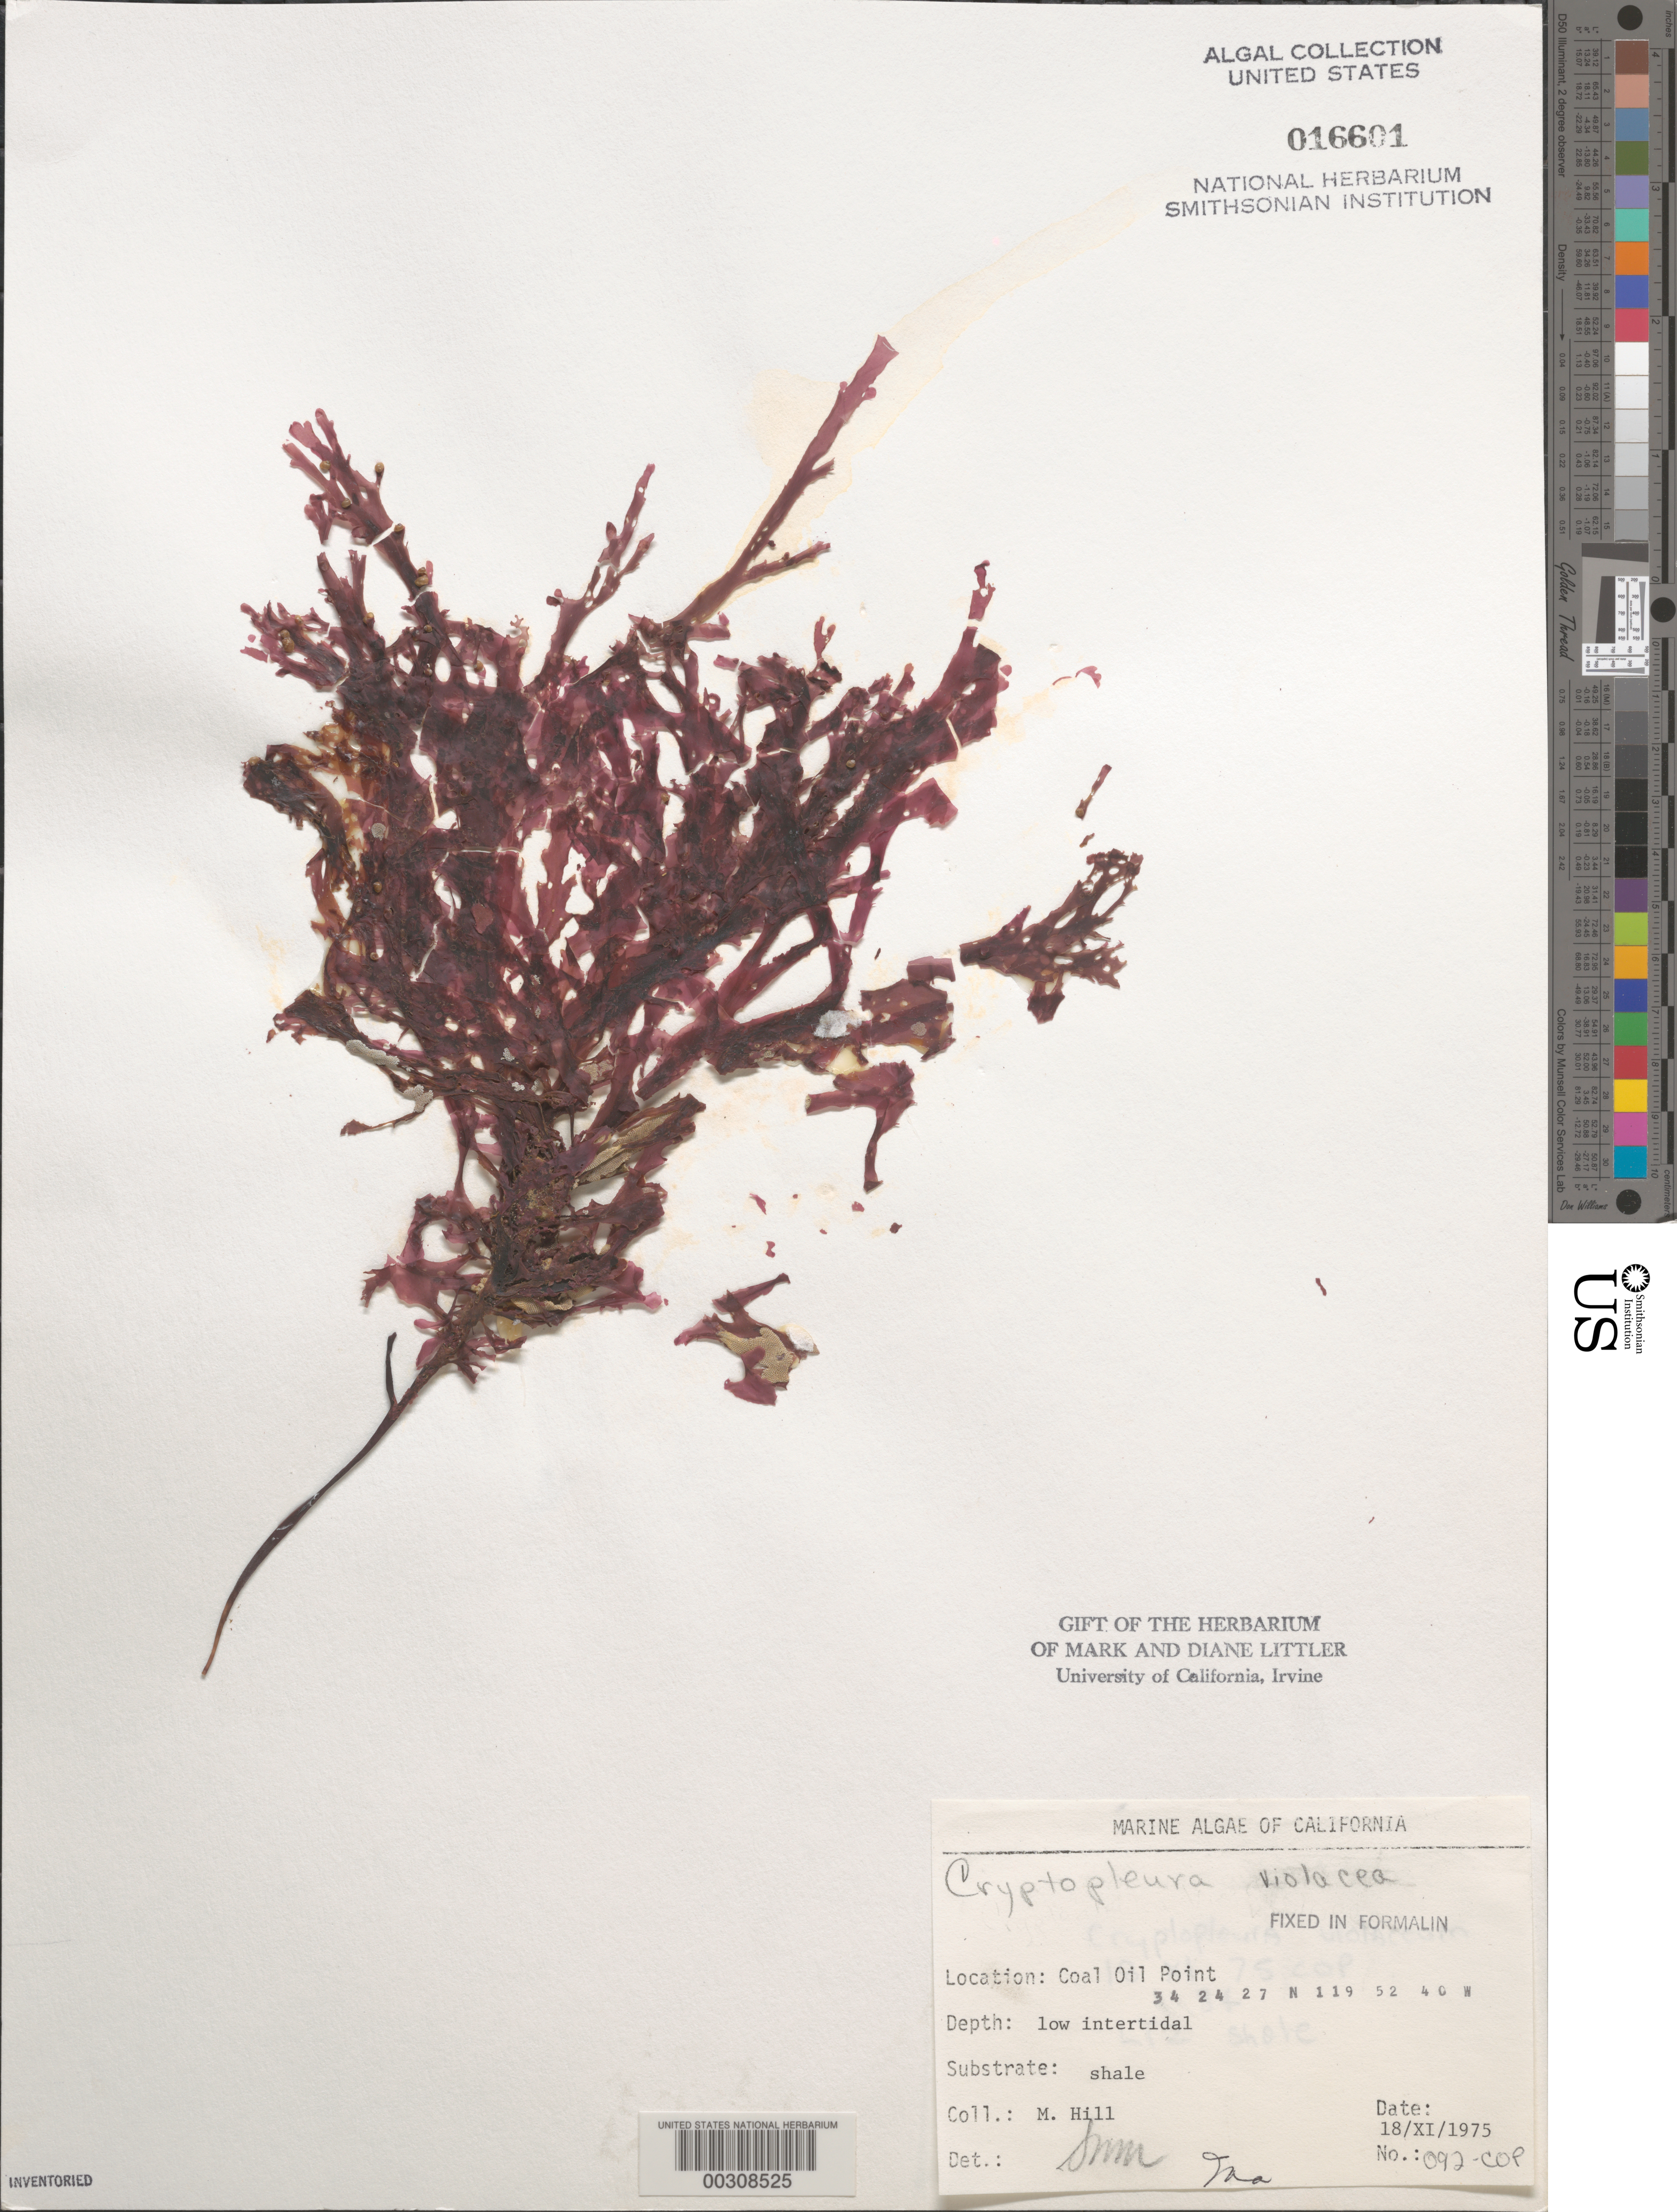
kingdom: Plantae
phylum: Rhodophyta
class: Florideophyceae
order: Ceramiales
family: Delesseriaceae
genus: Cryptopleura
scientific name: Cryptopleura violacea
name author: (J. Ag.) Kylin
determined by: Murray, S. N.; Abbott, I. A.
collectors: M. Hill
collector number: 092-cop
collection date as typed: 18 Nov 1975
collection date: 1975-11-18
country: United States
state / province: California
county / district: Santa Barbara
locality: Coal Oil Point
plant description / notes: BLM-SOCALBIGHT Rocky Intertidal Survey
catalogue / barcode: US 16601